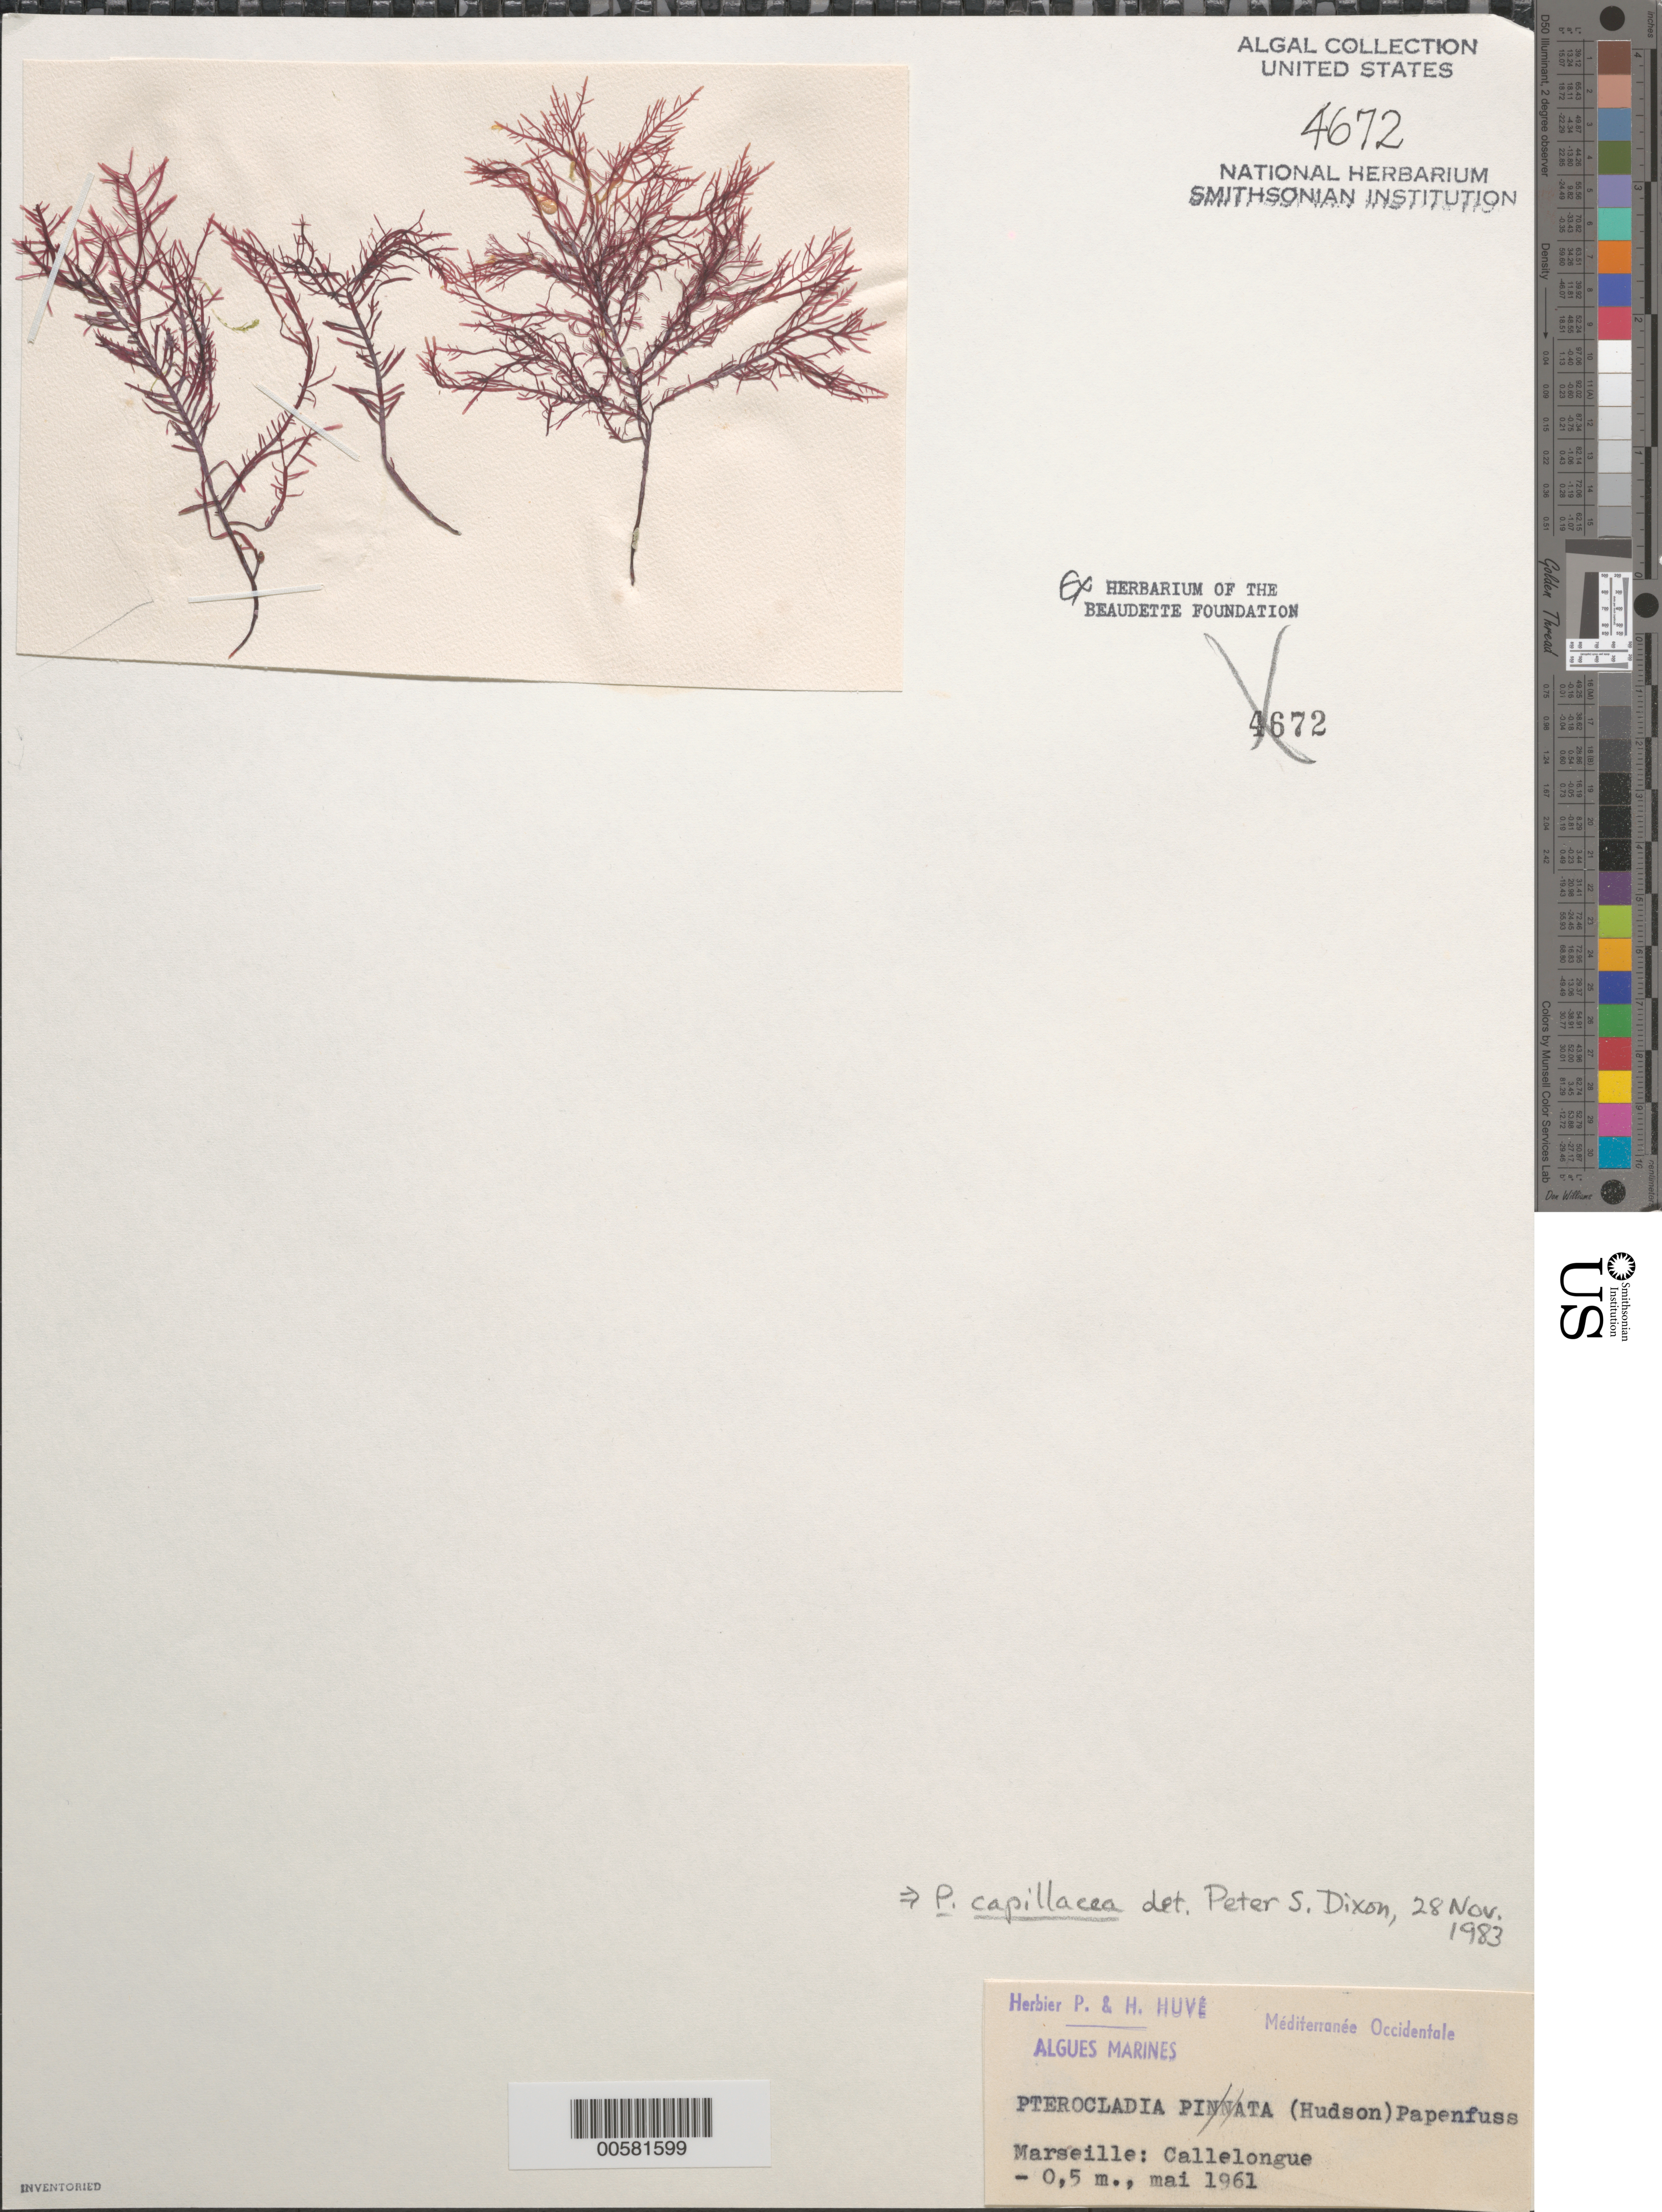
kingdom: Plantae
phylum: Rhodophyta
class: Florideophyceae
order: Gelidiales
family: Pterocladiaceae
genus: Pterocladiella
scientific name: Pterocladiella capillacea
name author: (S.G. Gmel.) Santelices & Hommers.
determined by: Algae name updating Project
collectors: P. Huve & H. Huve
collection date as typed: May 1961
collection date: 1961-05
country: France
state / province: Provence-Alpes-Côte d'Azur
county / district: Bouches-du-Rhône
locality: Callelongue, Marseille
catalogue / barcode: US 4672